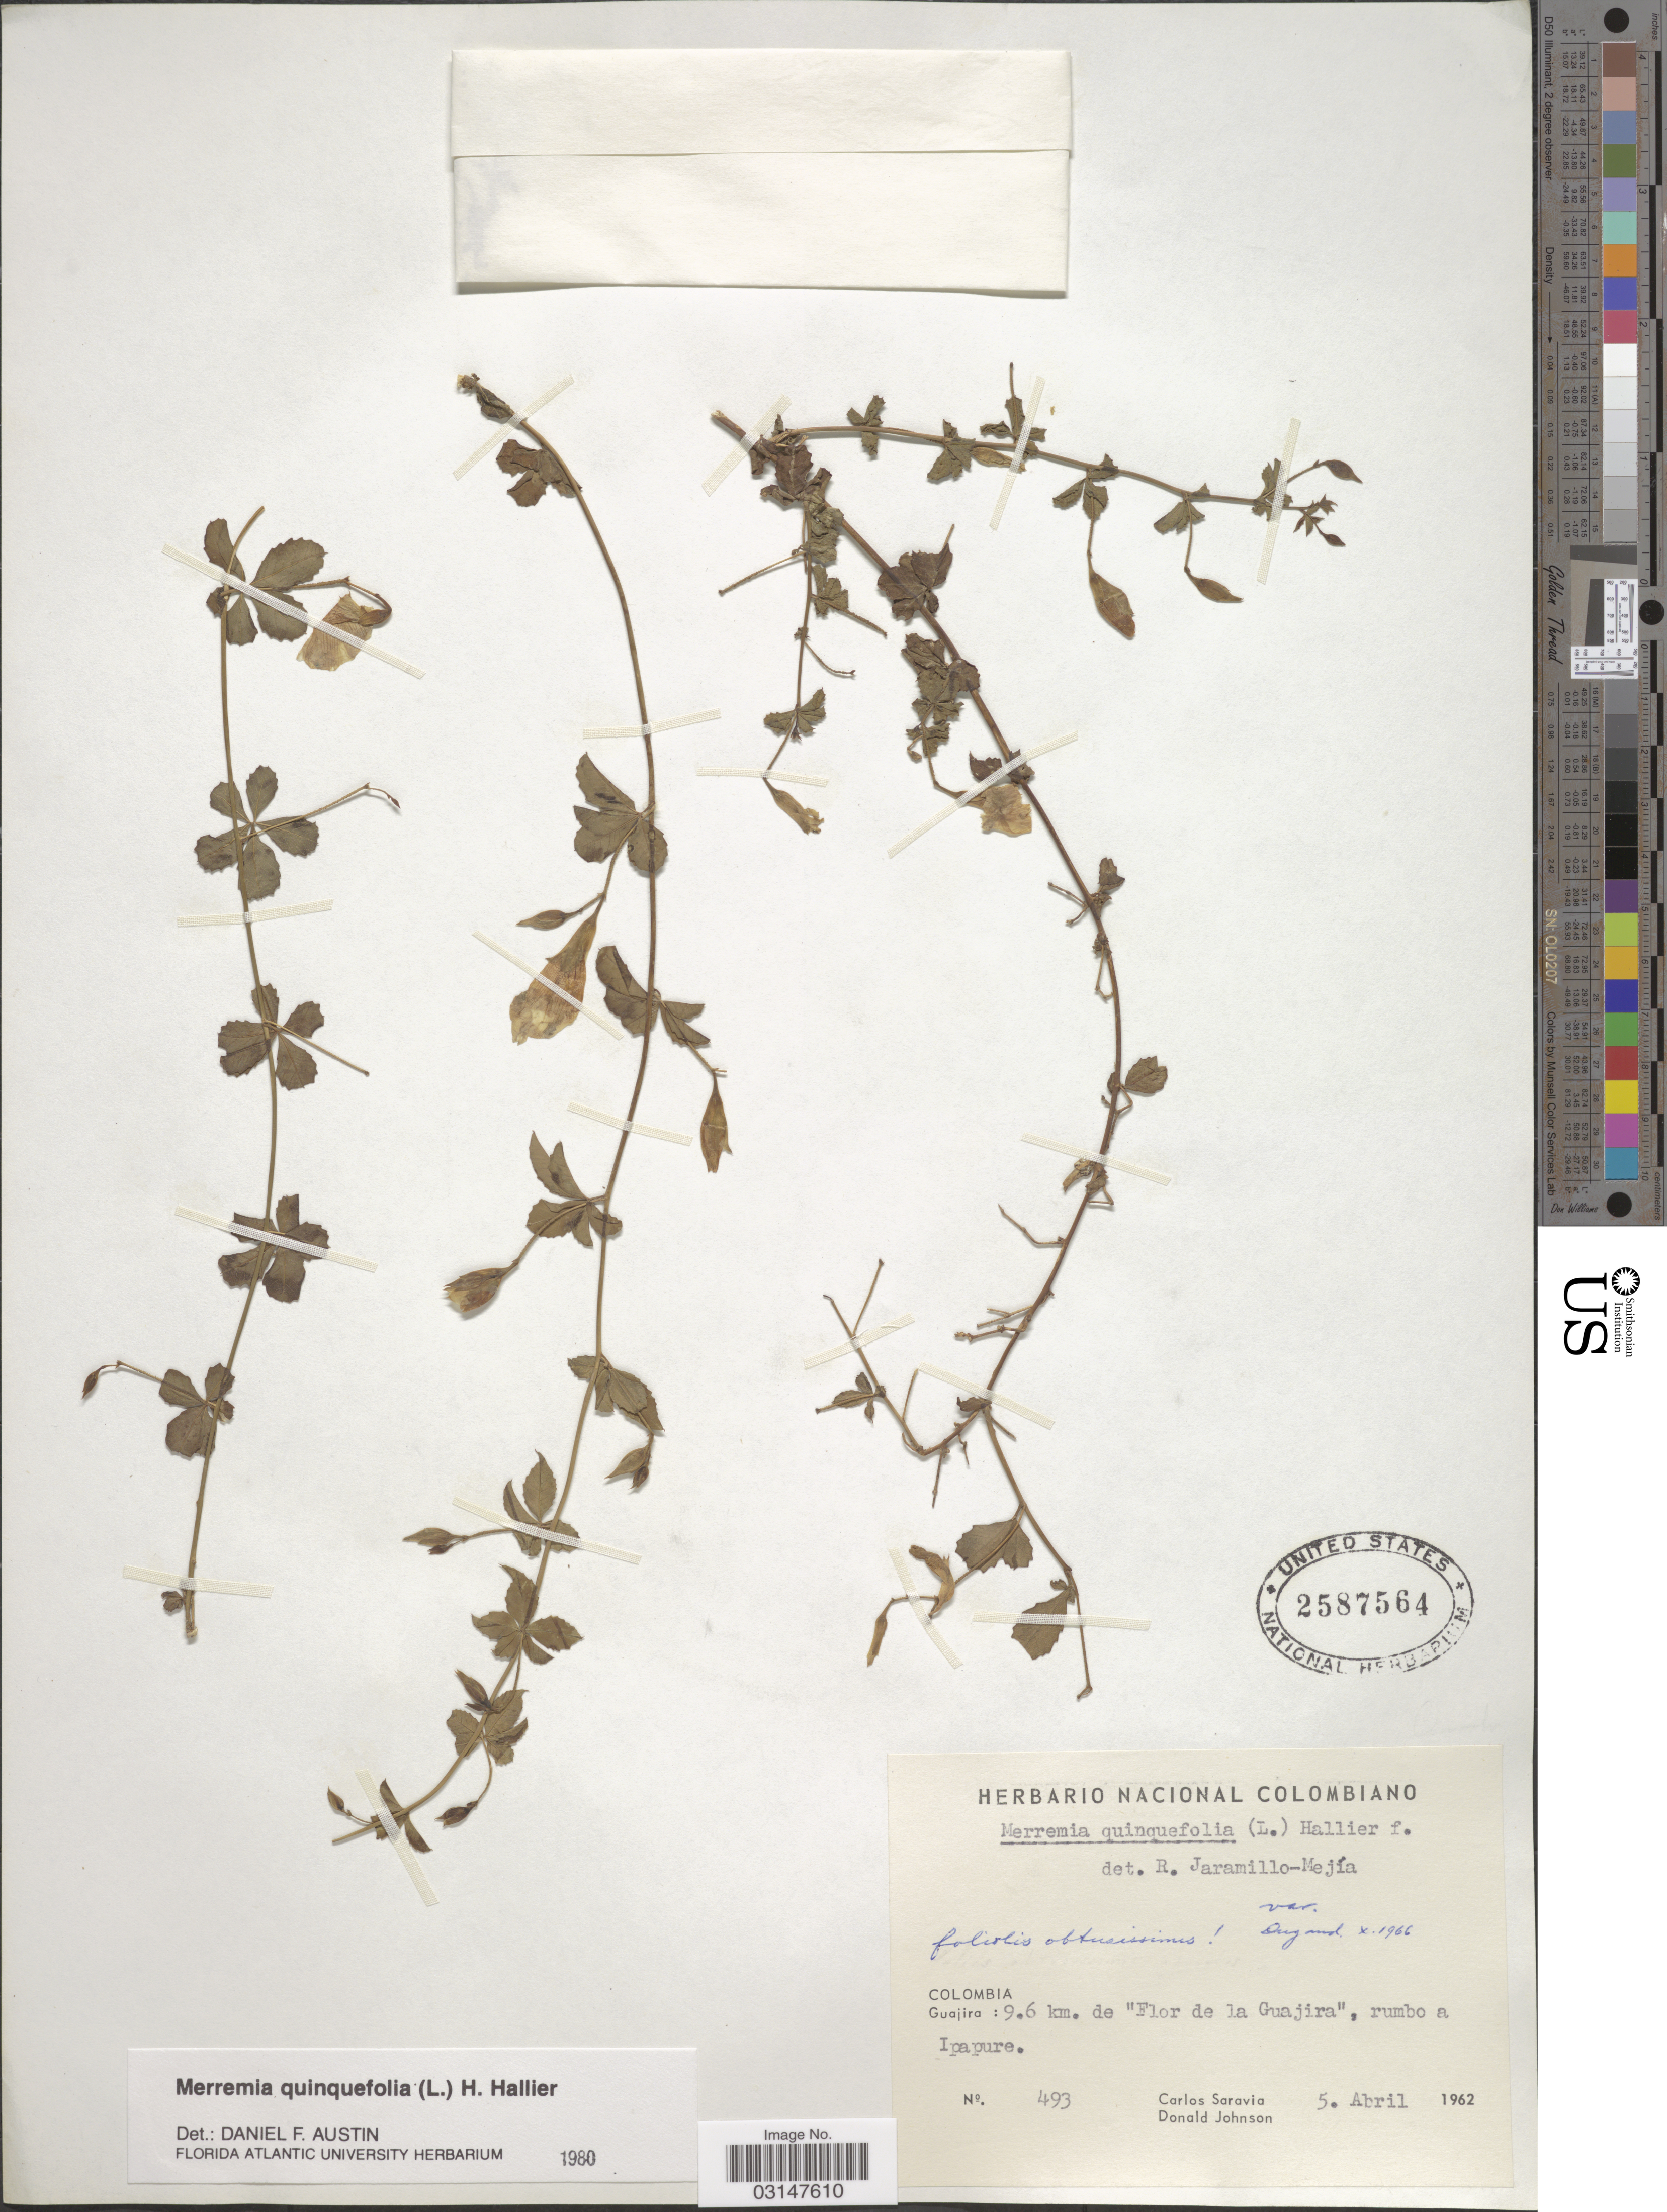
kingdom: Plantae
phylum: Tracheophyta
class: Magnoliopsida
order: Solanales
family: Convolvulaceae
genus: Distimake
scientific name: Distimake quinquefolius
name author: (L.) A. R. Simões & Staples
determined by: Strong, Mark T., (BOT), Smithsonian Institution - National Museum of Natural History (UNITED STATES)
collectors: C. Saravia & D. Johnson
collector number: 493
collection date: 1962-04-05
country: Colombia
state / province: La Guajira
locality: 9.6 km. de "Flor de la Guajira", rumbo a Ipapure.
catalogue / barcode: US 2587564